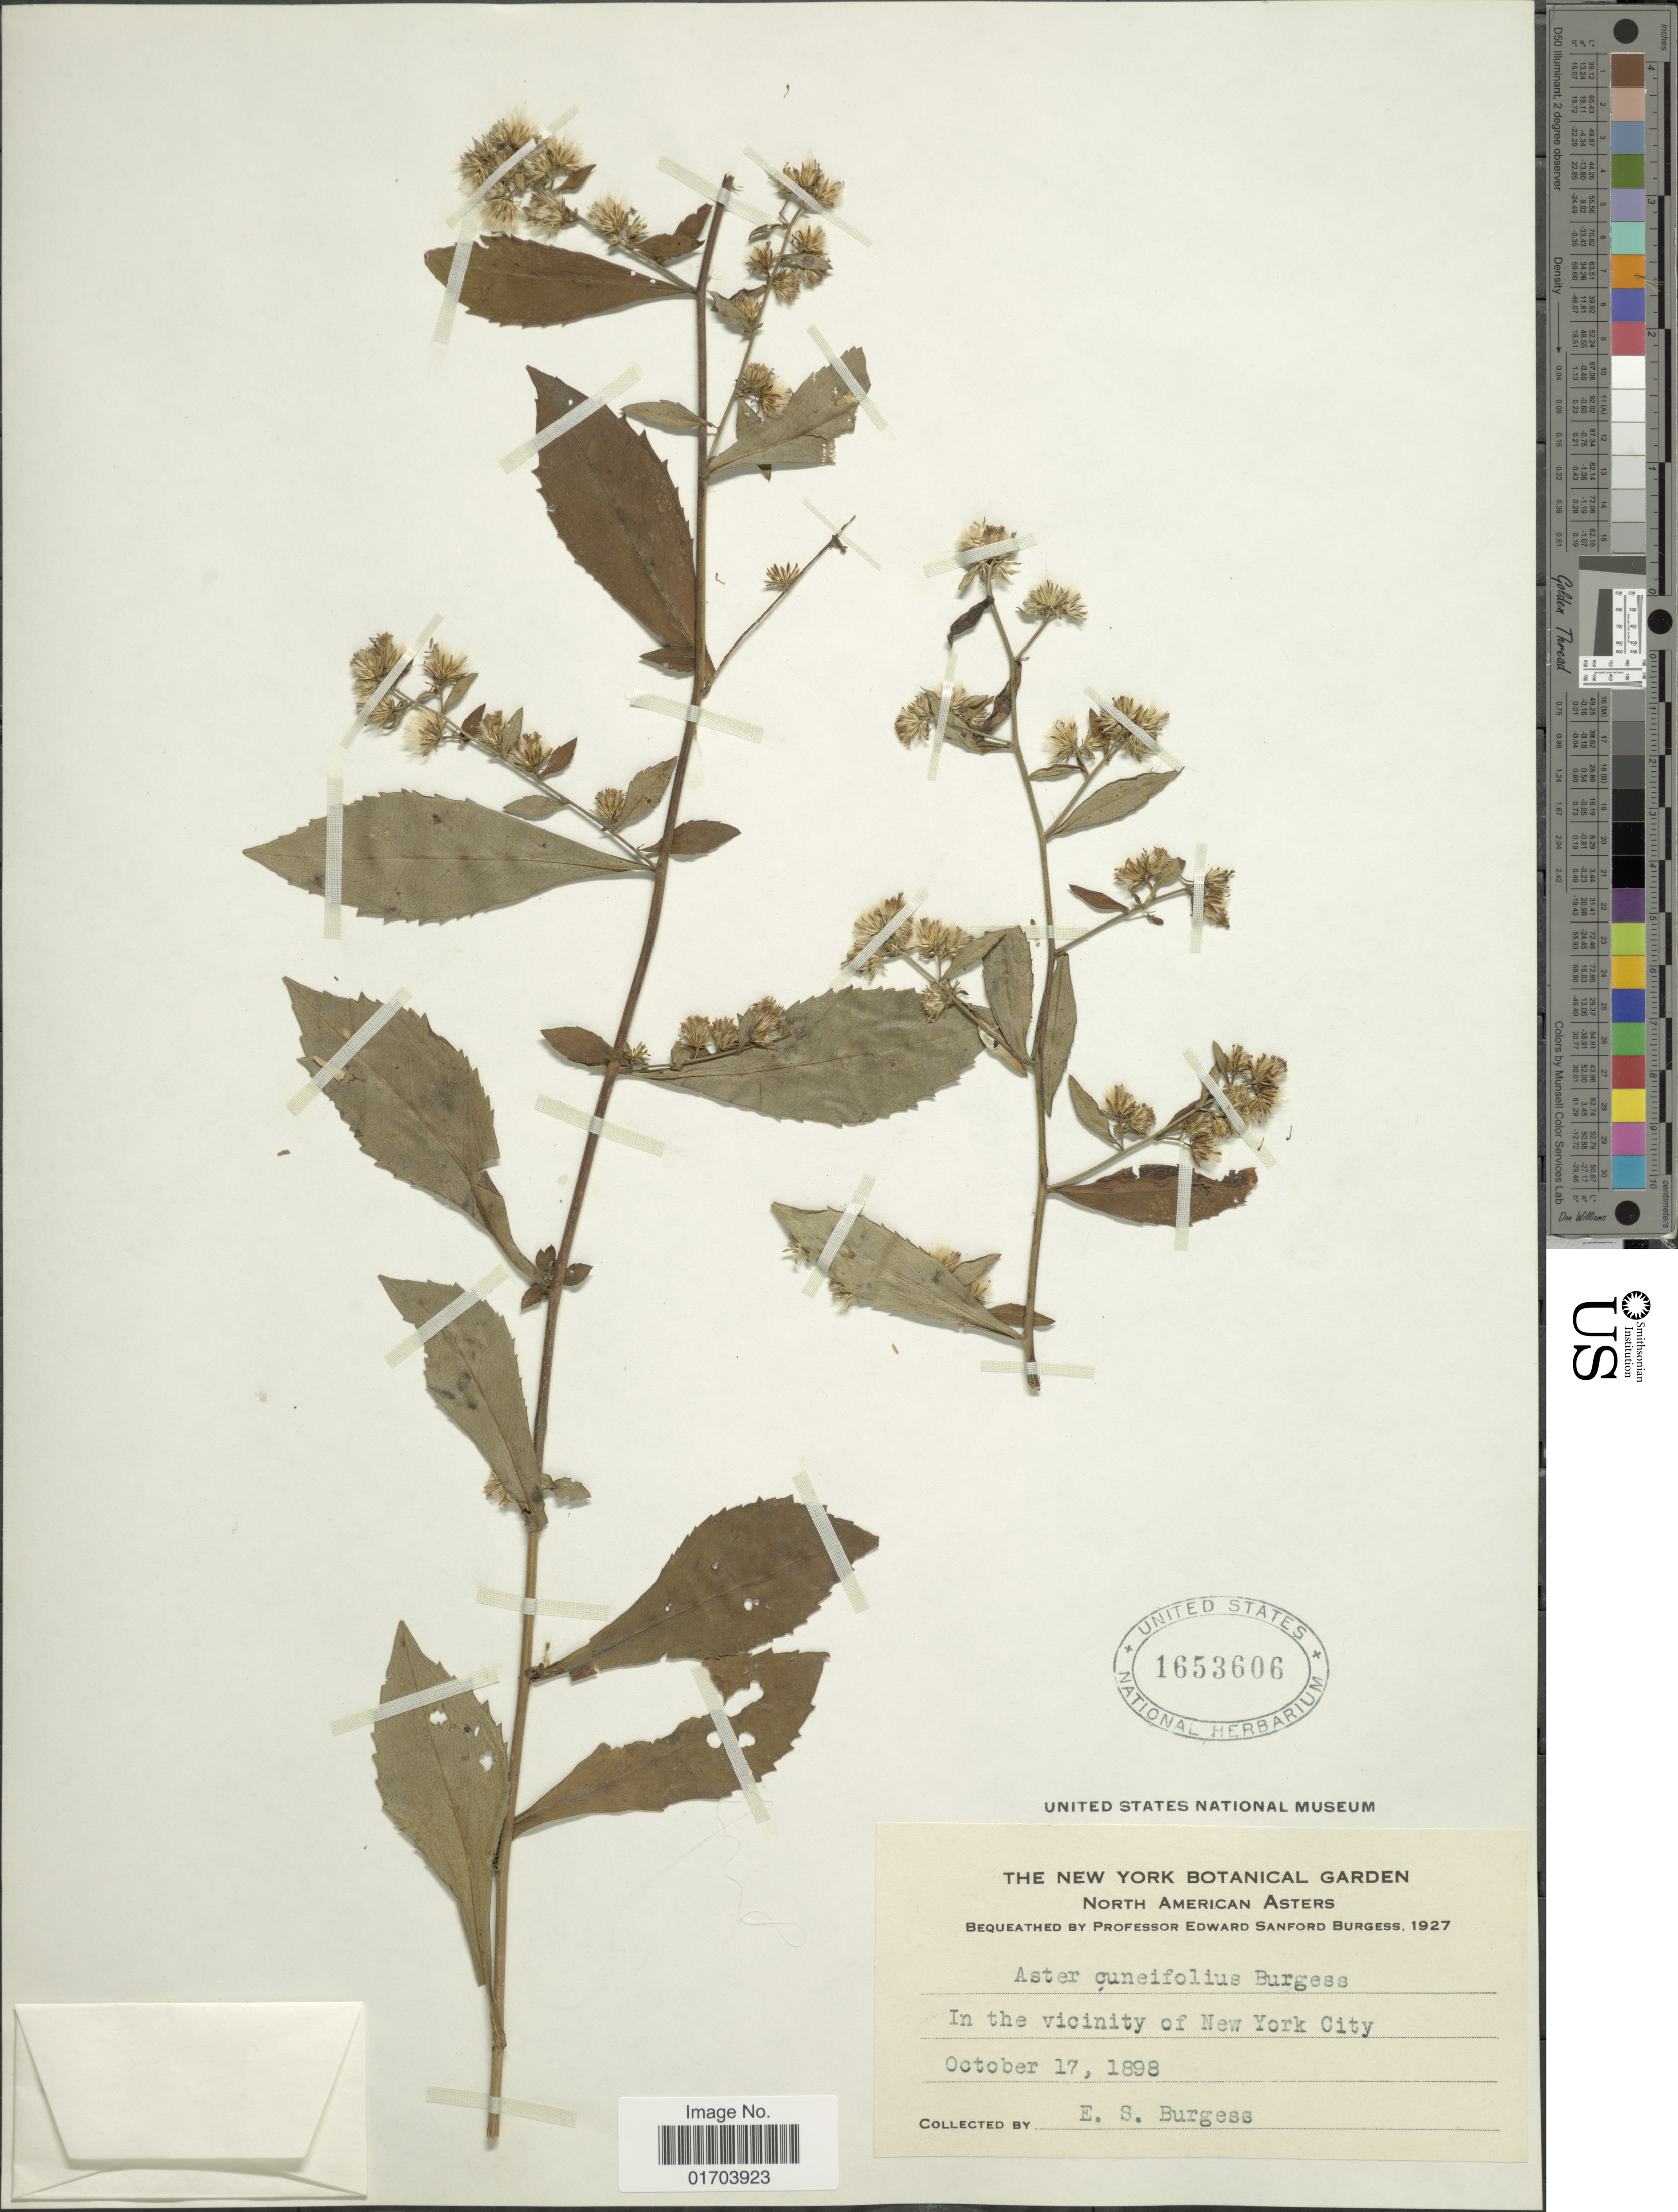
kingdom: Plantae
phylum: Tracheophyta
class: Magnoliopsida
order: Asterales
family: Asteraceae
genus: Aster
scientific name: Aster cuneifolius E.S. Burgess sp. nov. ined.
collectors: E. Burgess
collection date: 1898-10-17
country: United States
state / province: New York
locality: In the vicinity of New York City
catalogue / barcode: US 1653606